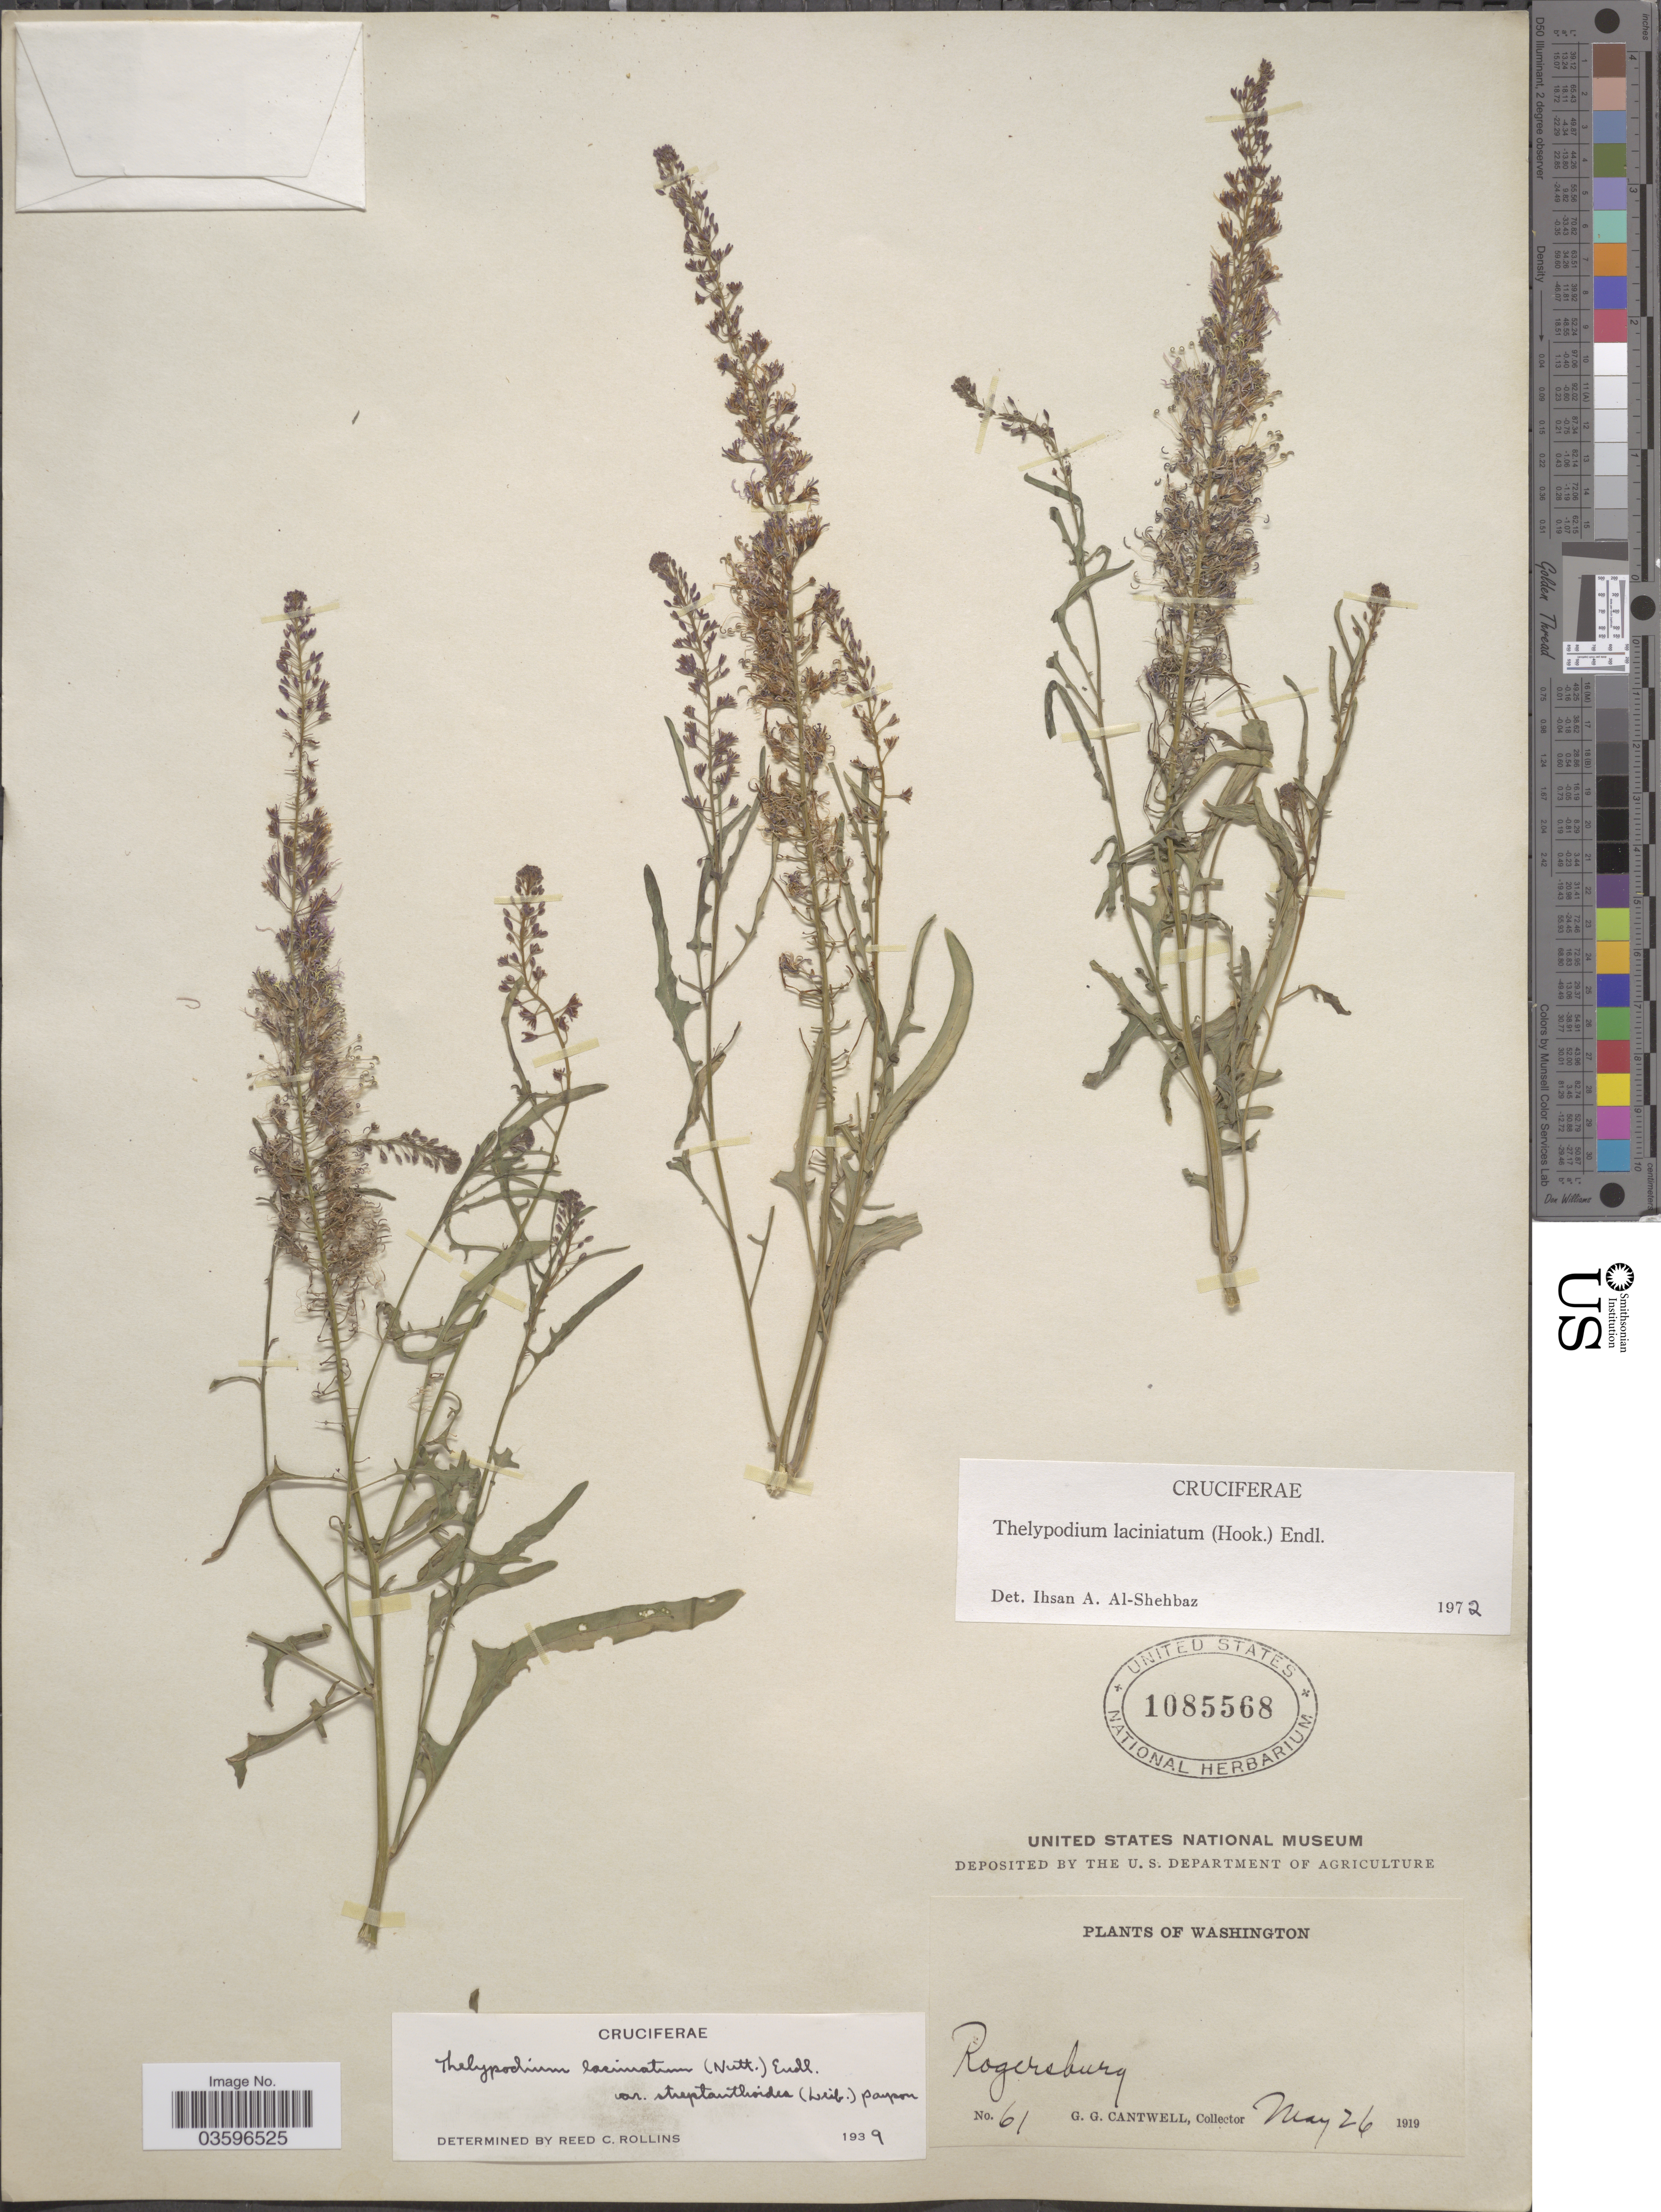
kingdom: Plantae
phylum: Tracheophyta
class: Magnoliopsida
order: Brassicales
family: Brassicaceae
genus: Thelypodium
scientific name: Thelypodium laciniatum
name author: (Hook.) Endl.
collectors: G. Cantwell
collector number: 61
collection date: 1919-05-26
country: United States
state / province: Washington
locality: Rogersburg.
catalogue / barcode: US 1085568